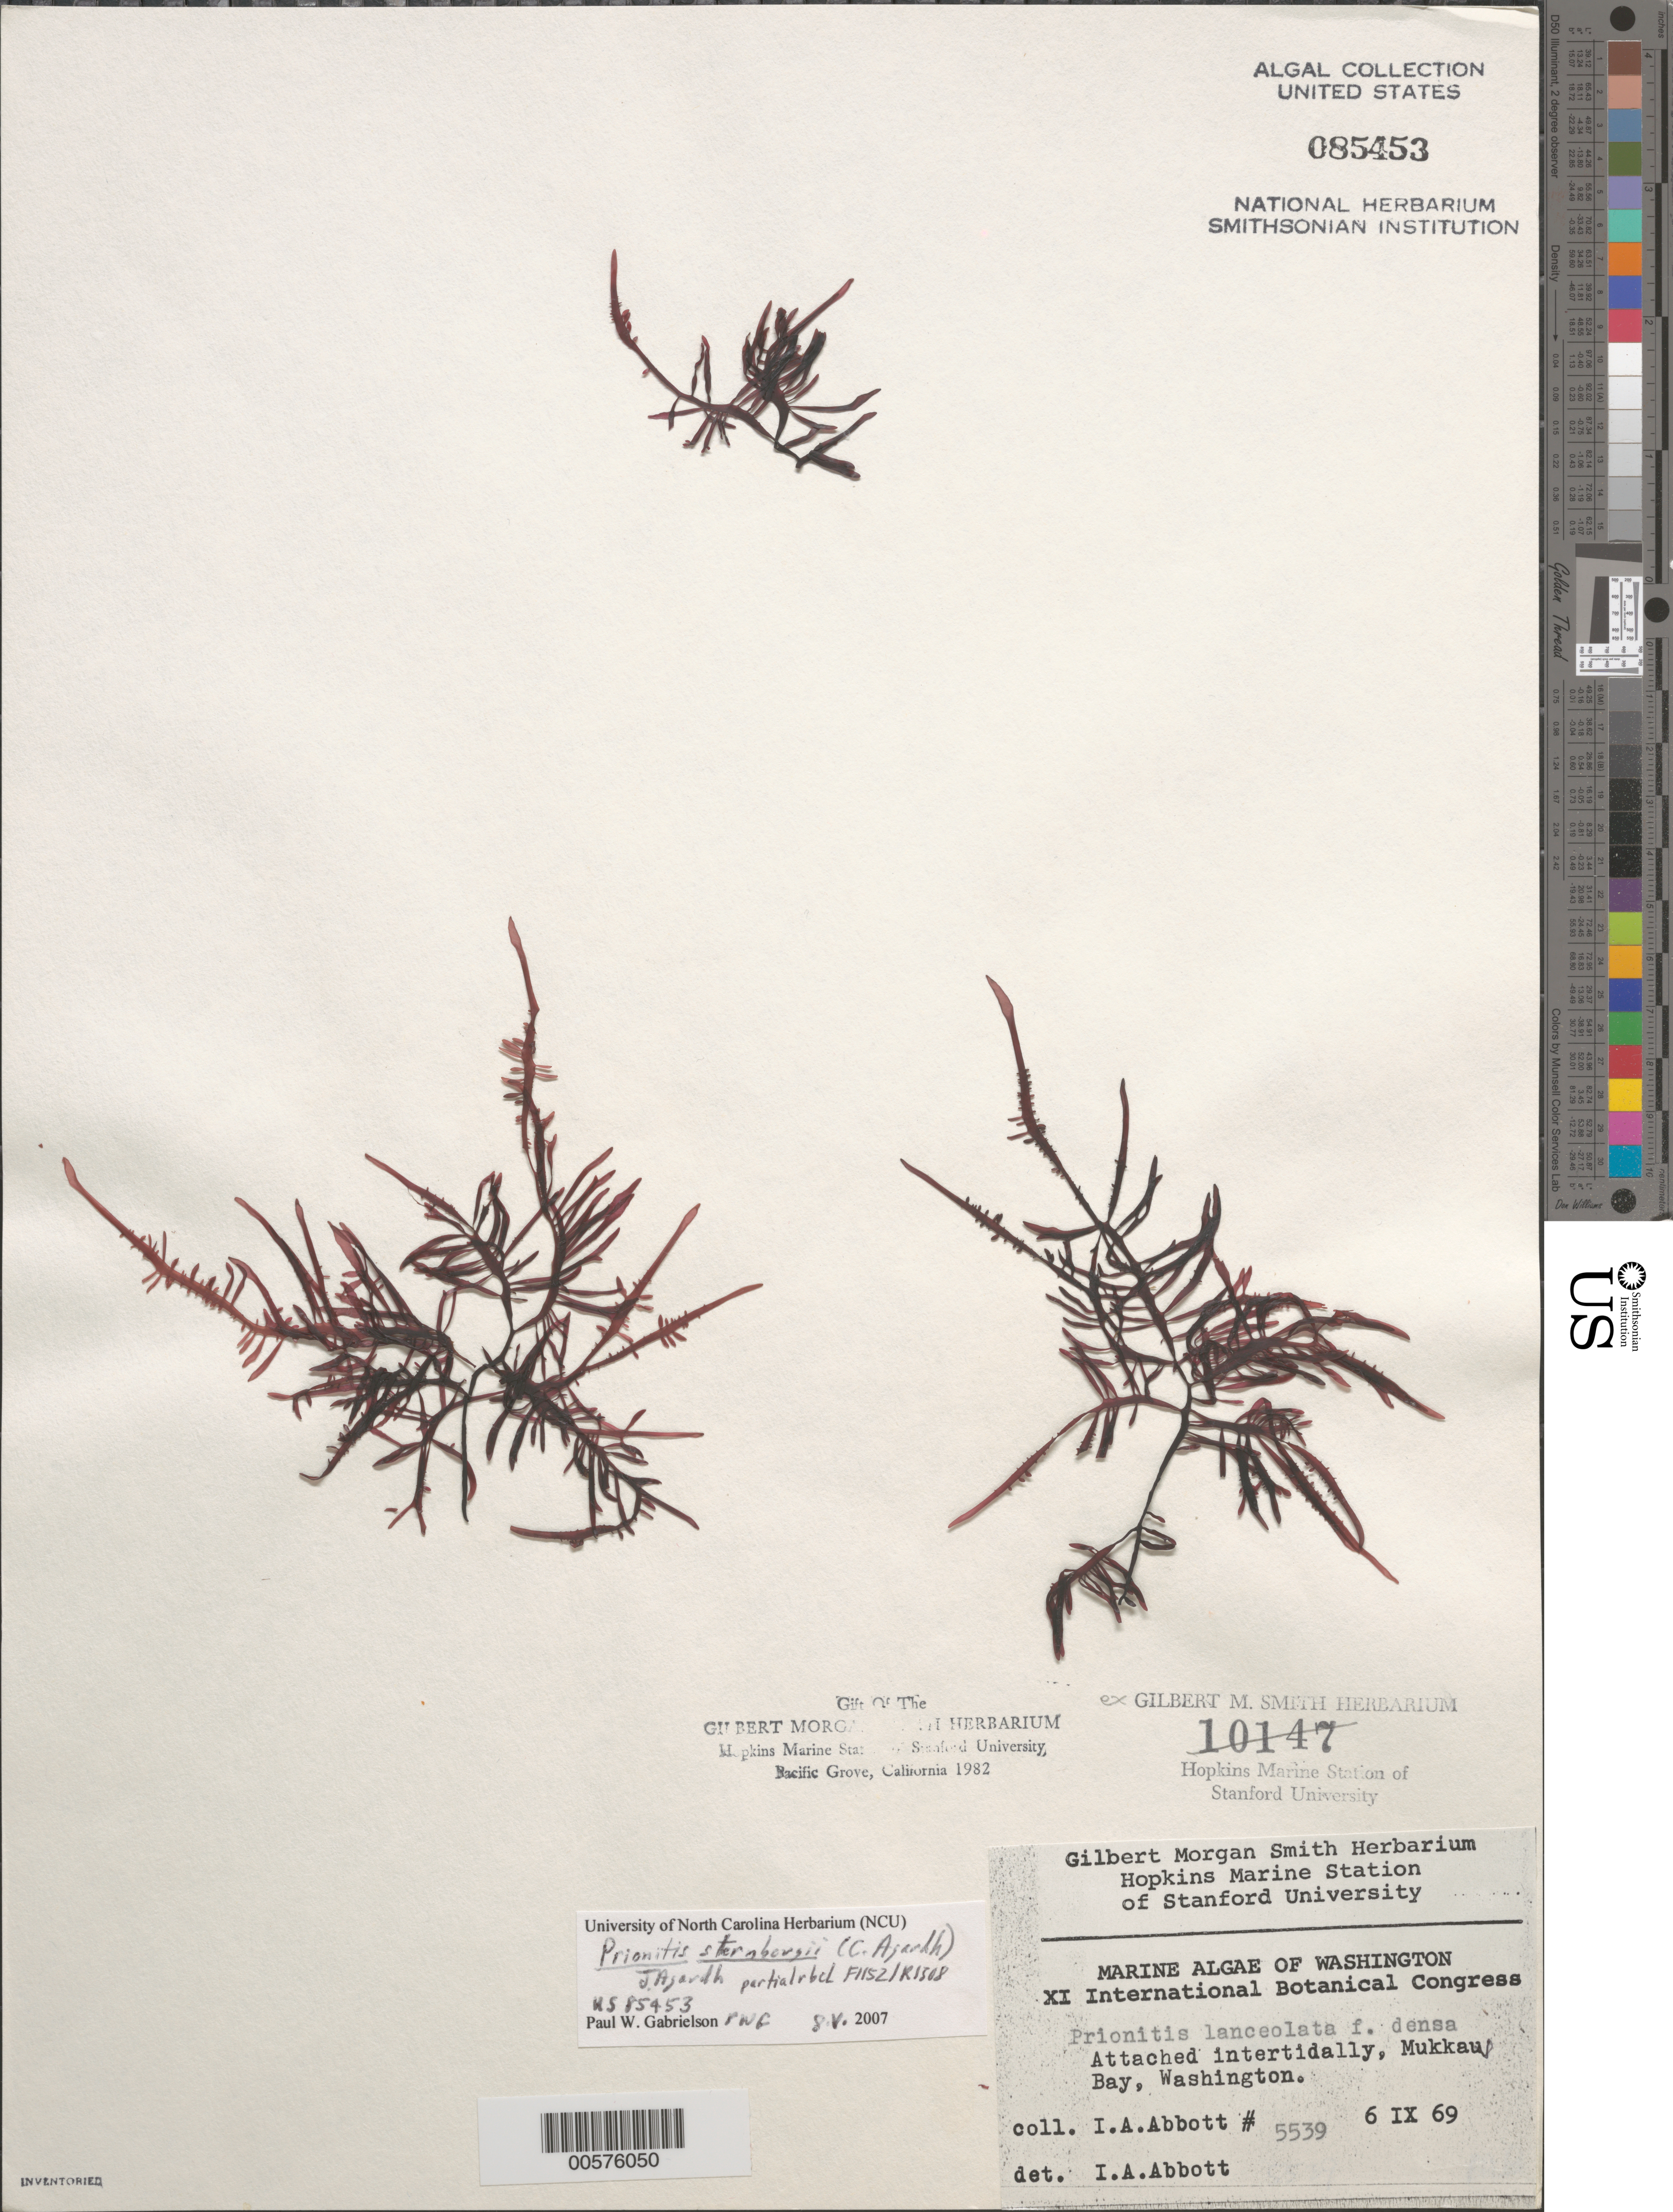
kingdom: Plantae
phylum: Rhodophyta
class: Florideophyceae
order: Cryptonemiales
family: Cryptonemiaceae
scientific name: Prionitis sternbergii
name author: (C. Agardh) J. Agardh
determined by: Gabrielson, P. W.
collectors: I. A. Abbott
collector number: IAA 5539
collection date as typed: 06 Sep 1969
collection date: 1969-09-06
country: United States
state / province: Washington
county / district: Clallam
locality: Mukkaw Bay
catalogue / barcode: US 85453